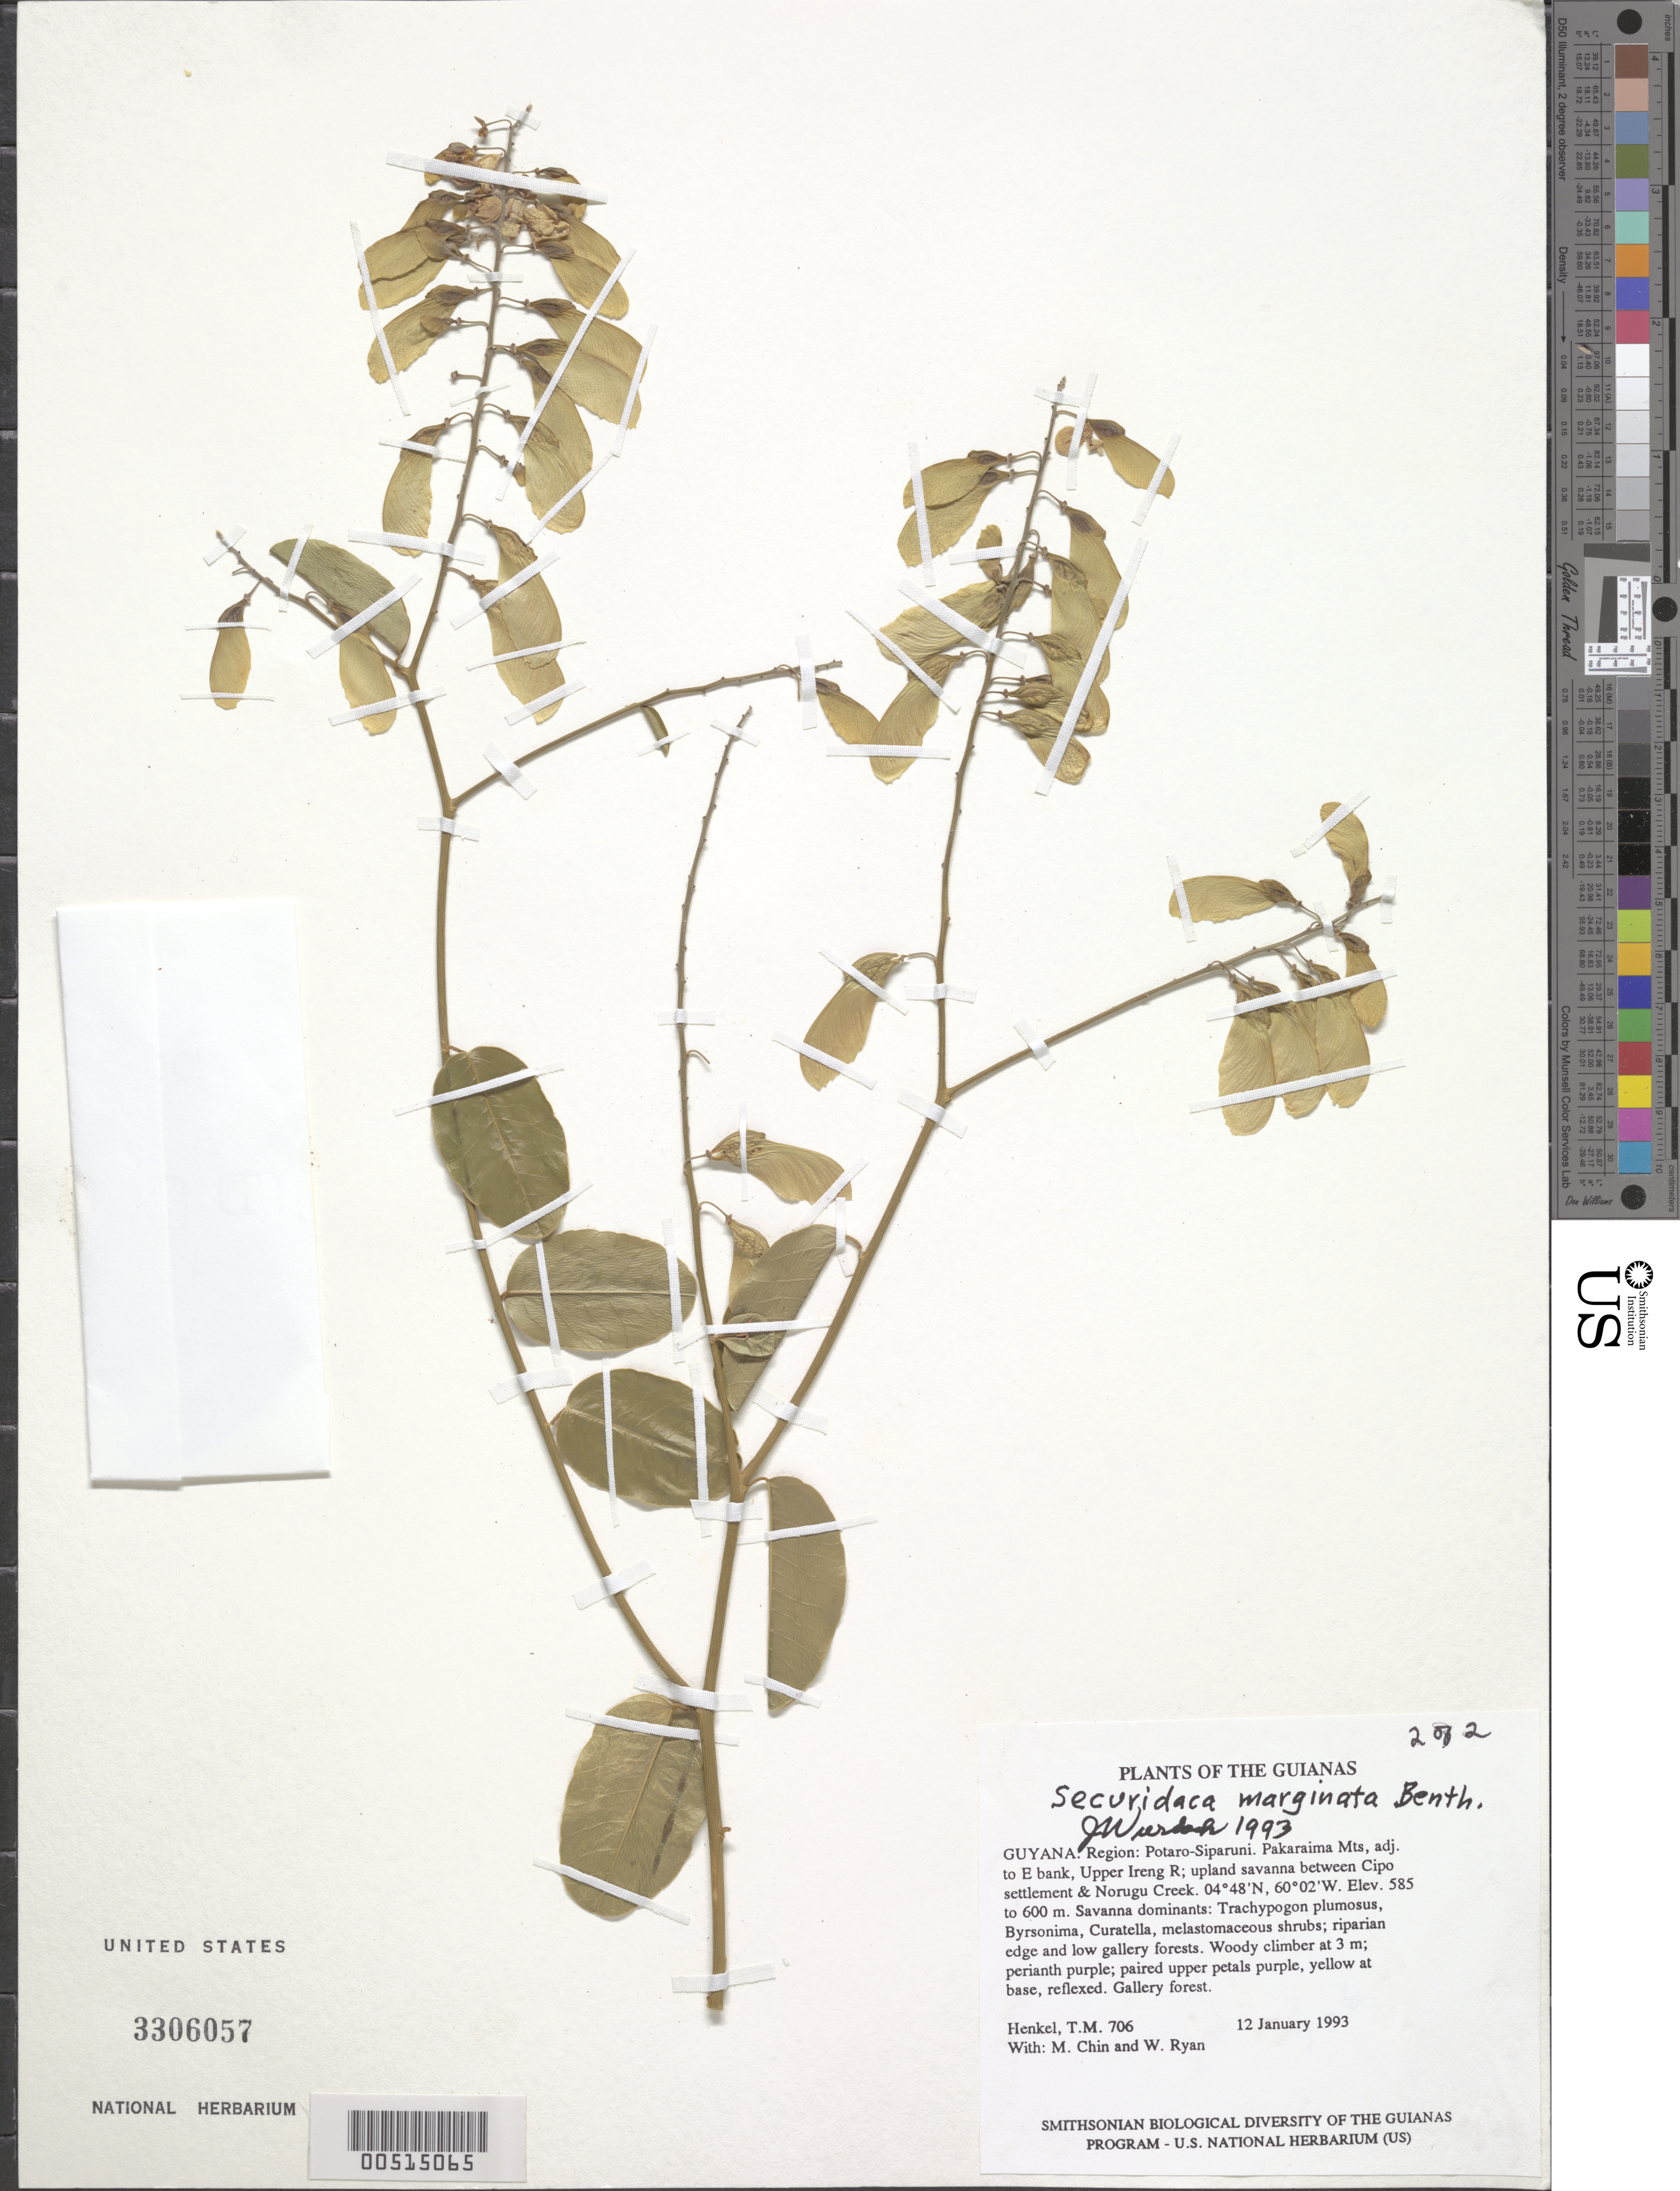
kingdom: Plantae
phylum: Tracheophyta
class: Magnoliopsida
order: Fabales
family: Polygalaceae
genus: Securidaca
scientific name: Securidaca marginata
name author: Benth.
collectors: T. Henkel, M. Chin & W. Ryan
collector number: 706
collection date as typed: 12 January 1993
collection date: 1993-01-12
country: Guyana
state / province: Potaro-Siparuni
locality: Pakaraima Mts, adj. to E bank, Upper Ireng R; between Cipo settlement & Norugu Creek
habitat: Savanna; includes riparian edge forest and low gallery forest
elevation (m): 585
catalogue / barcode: US 3306057